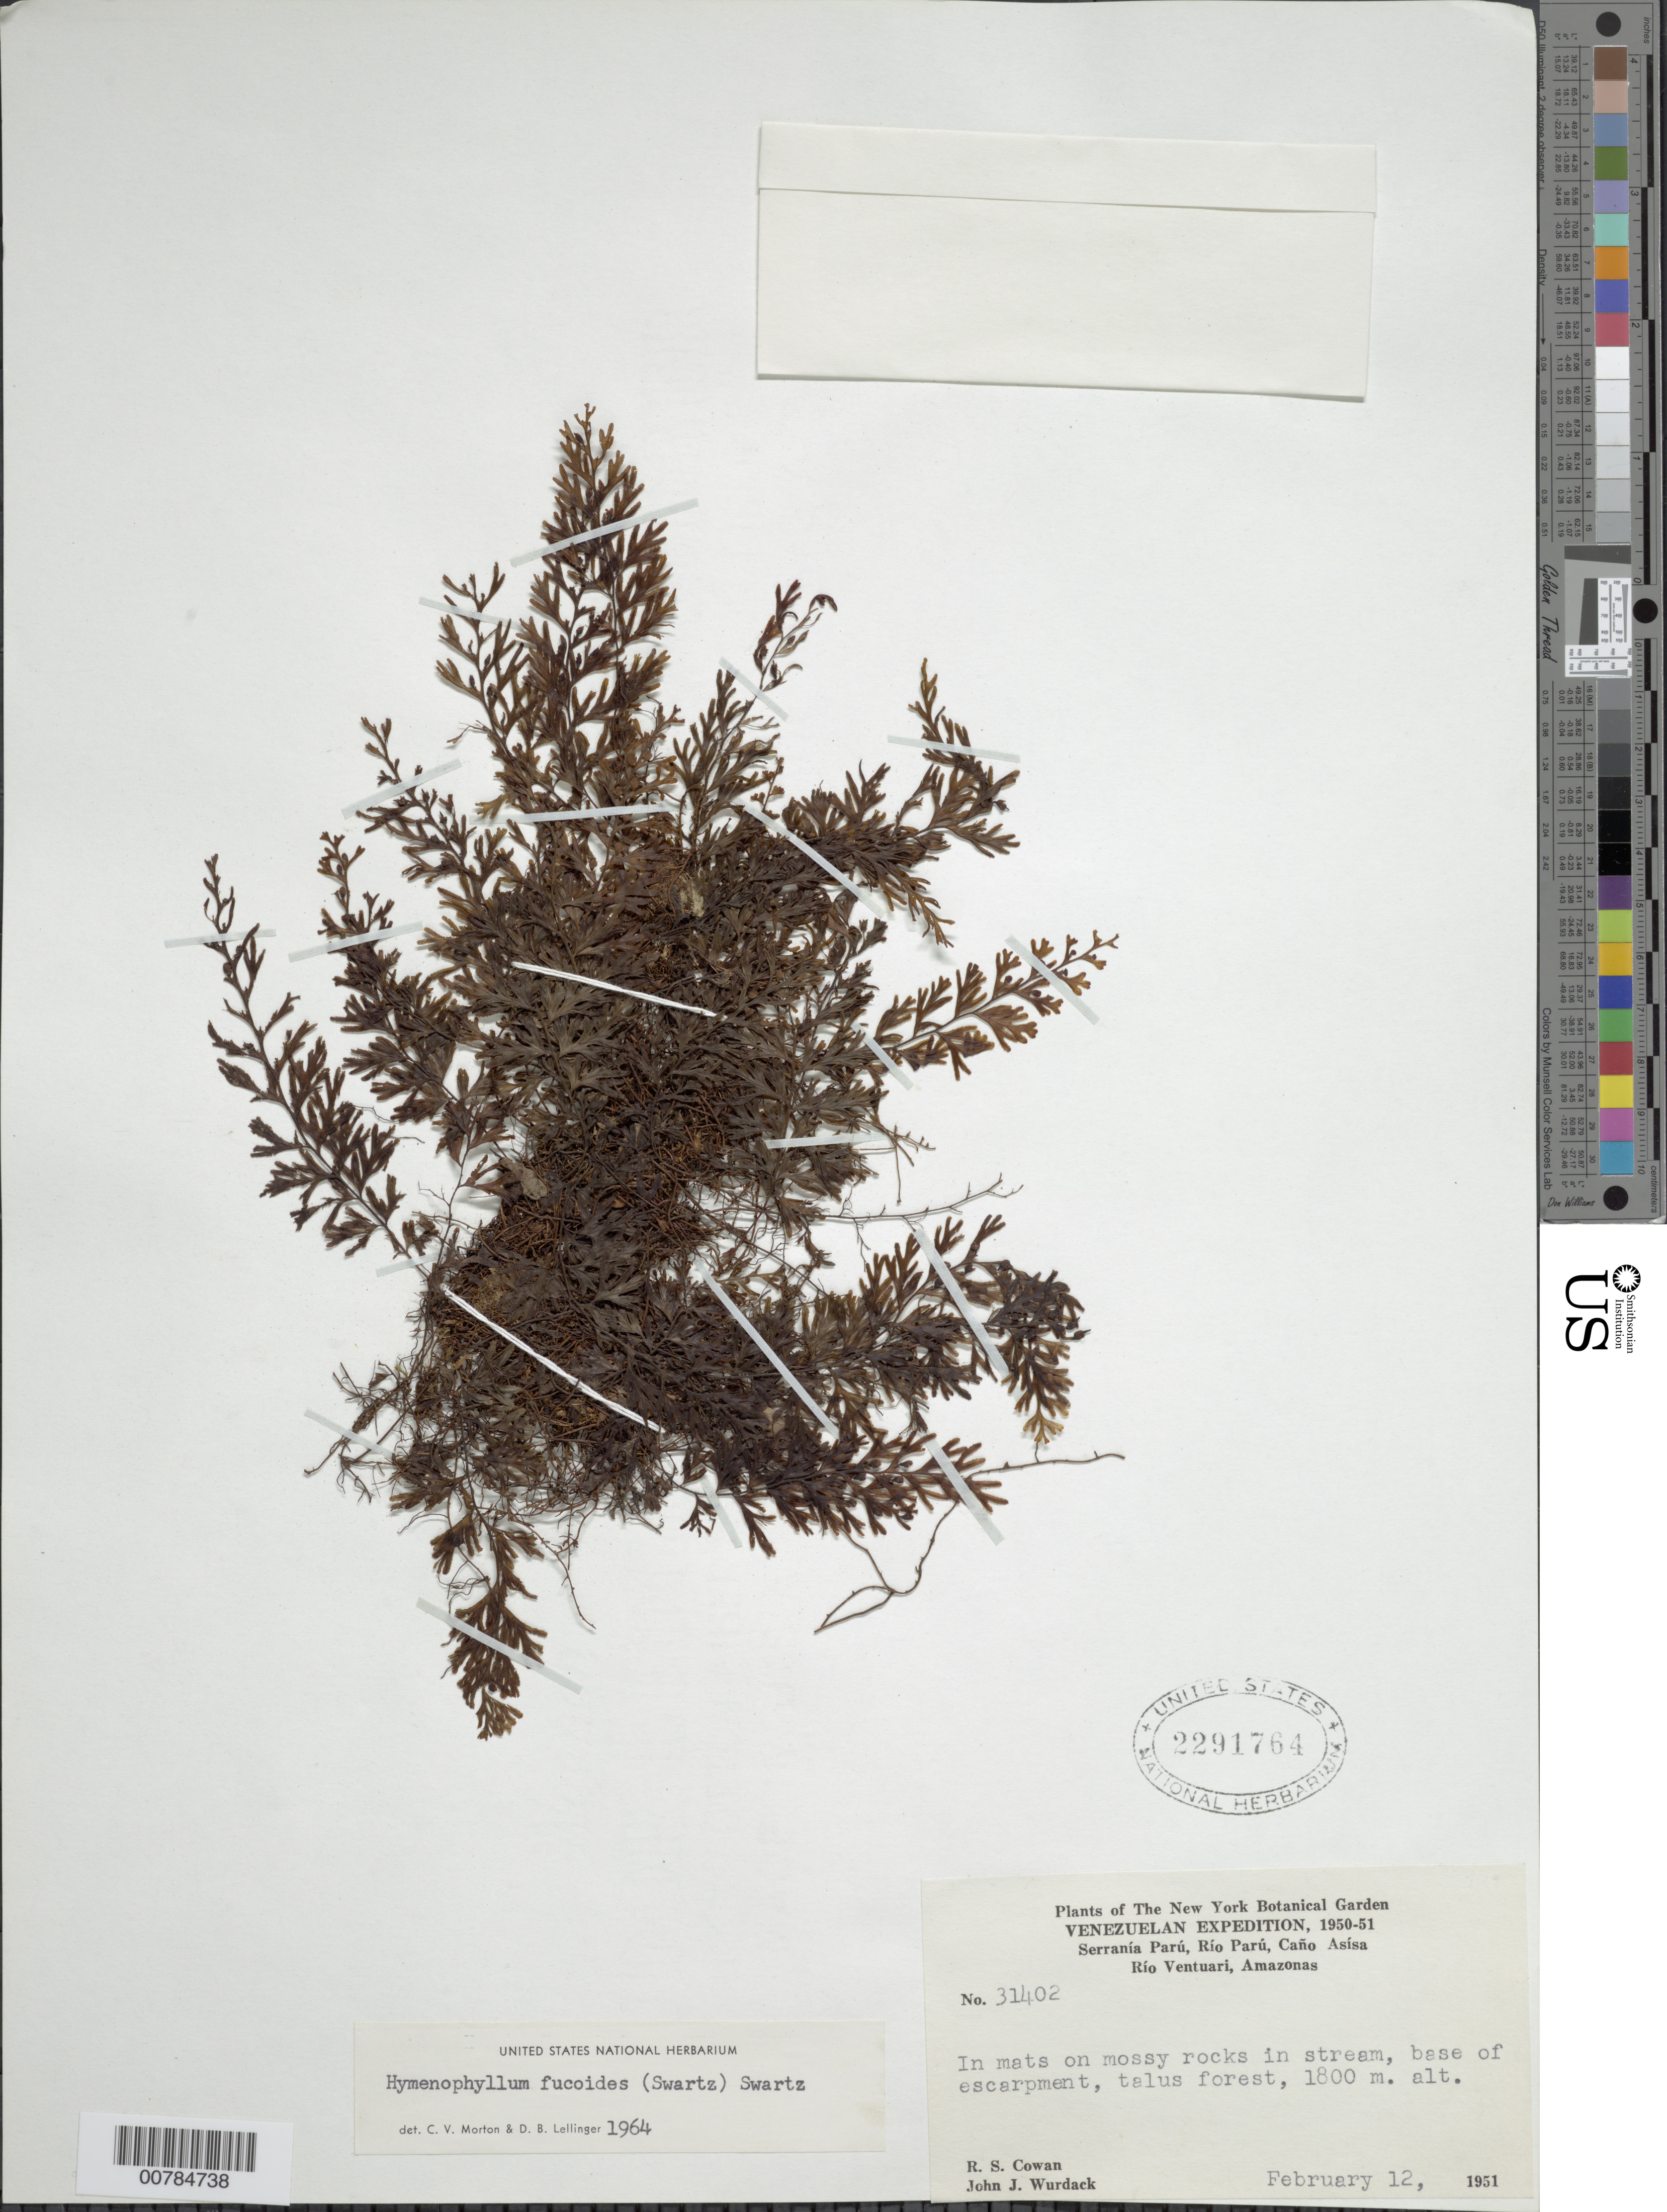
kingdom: Plantae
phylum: Tracheophyta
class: Polypodiopsida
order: Hymenophyllales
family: Hymenophyllaceae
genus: Hymenophyllum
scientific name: Hymenophyllum fucoides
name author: (Sw.) Sw.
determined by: Morton, C. V.; Lellinger, D. B.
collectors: R. S. Cowan & J. J. Wurdack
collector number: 31402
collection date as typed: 12-Feb-51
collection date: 1951-02-12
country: Venezuela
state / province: Amazonas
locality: Serranía Parú, Río Parú, Caño Asísa, 2 km S of camp 2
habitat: In mats on mossy rocks in stream, base of escarpment, talus forest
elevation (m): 1800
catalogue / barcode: US 2291764